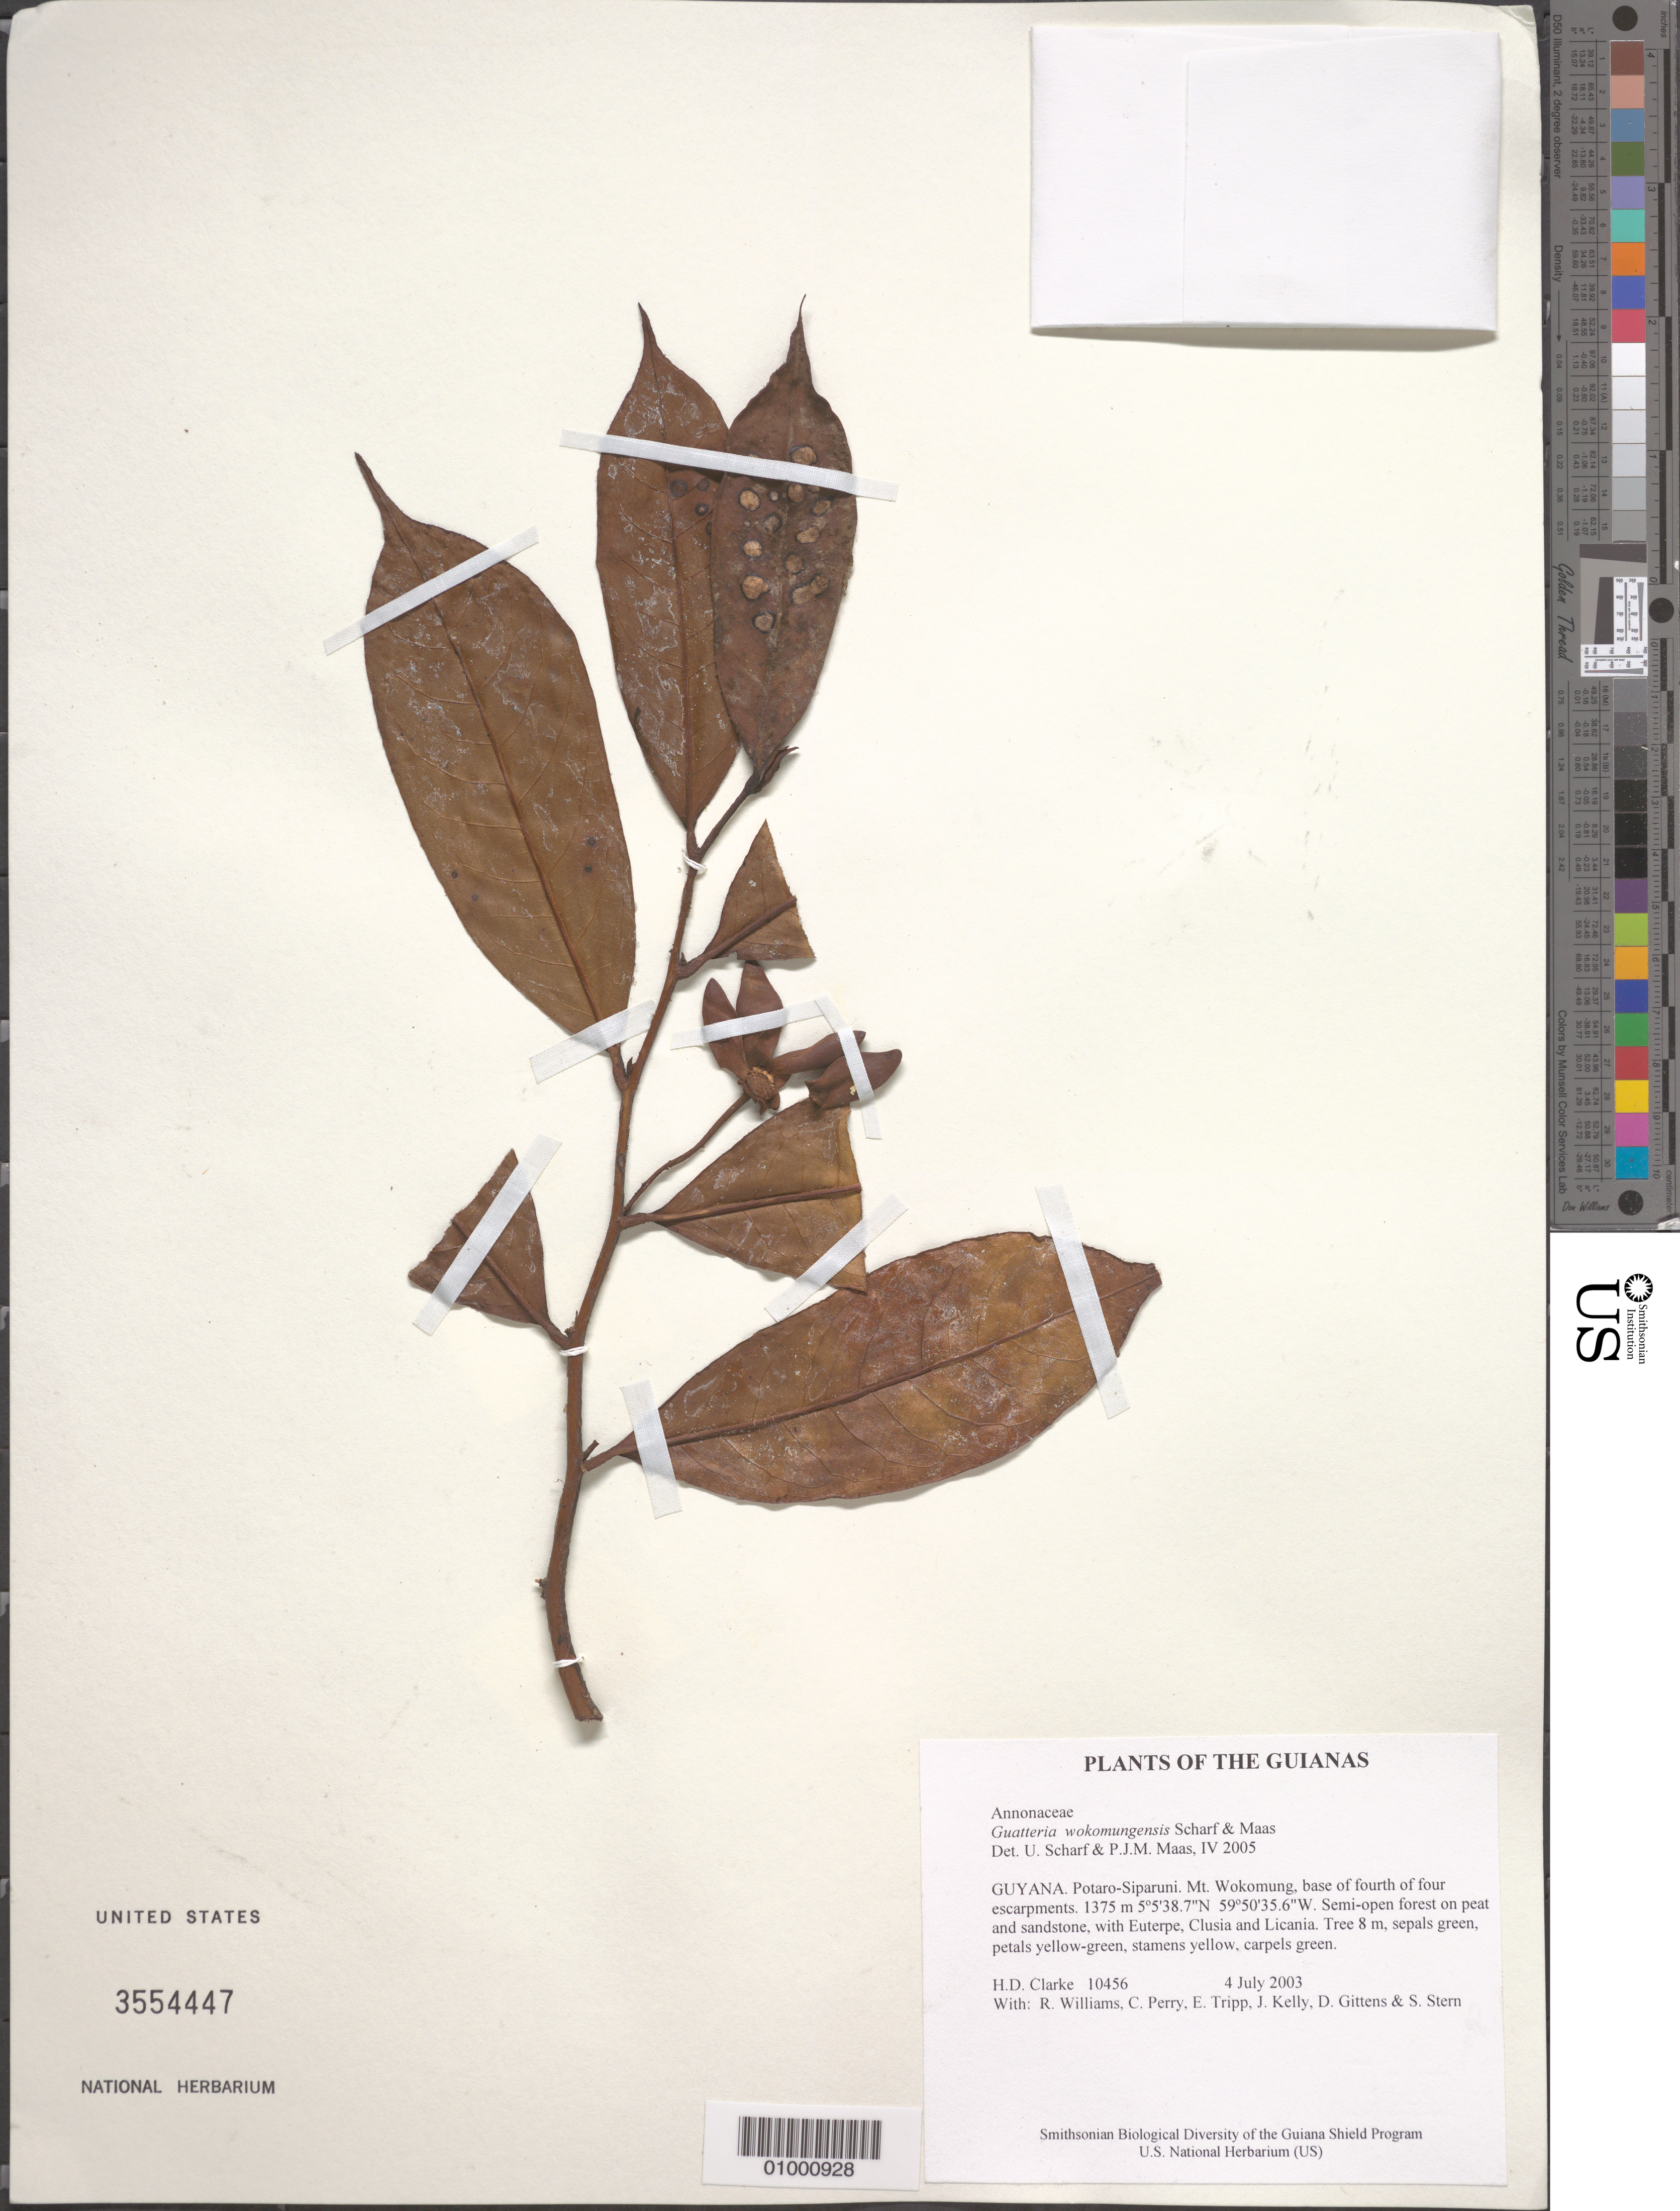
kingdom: Plantae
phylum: Tracheophyta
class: Magnoliopsida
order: Magnoliales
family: Annonaceae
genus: Guatteria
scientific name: Guatteria wokomungensis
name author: Scharf & Maas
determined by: Scharf, U.; Maas, P. J.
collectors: H. D. Clarke, R. Williams, C. Perry, E. Tripp, J. Kelly, D. Gittens & S. R. Stern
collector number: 10456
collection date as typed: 4 July 2003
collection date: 2003-07-04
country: Guyana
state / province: Potaro-Siparuni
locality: Mt. Wokomung, base of fourth of four escarpments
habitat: Semi-open forest on peat and sandstone, with Euterpe, Clusia and Licania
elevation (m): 1375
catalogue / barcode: US 3554447